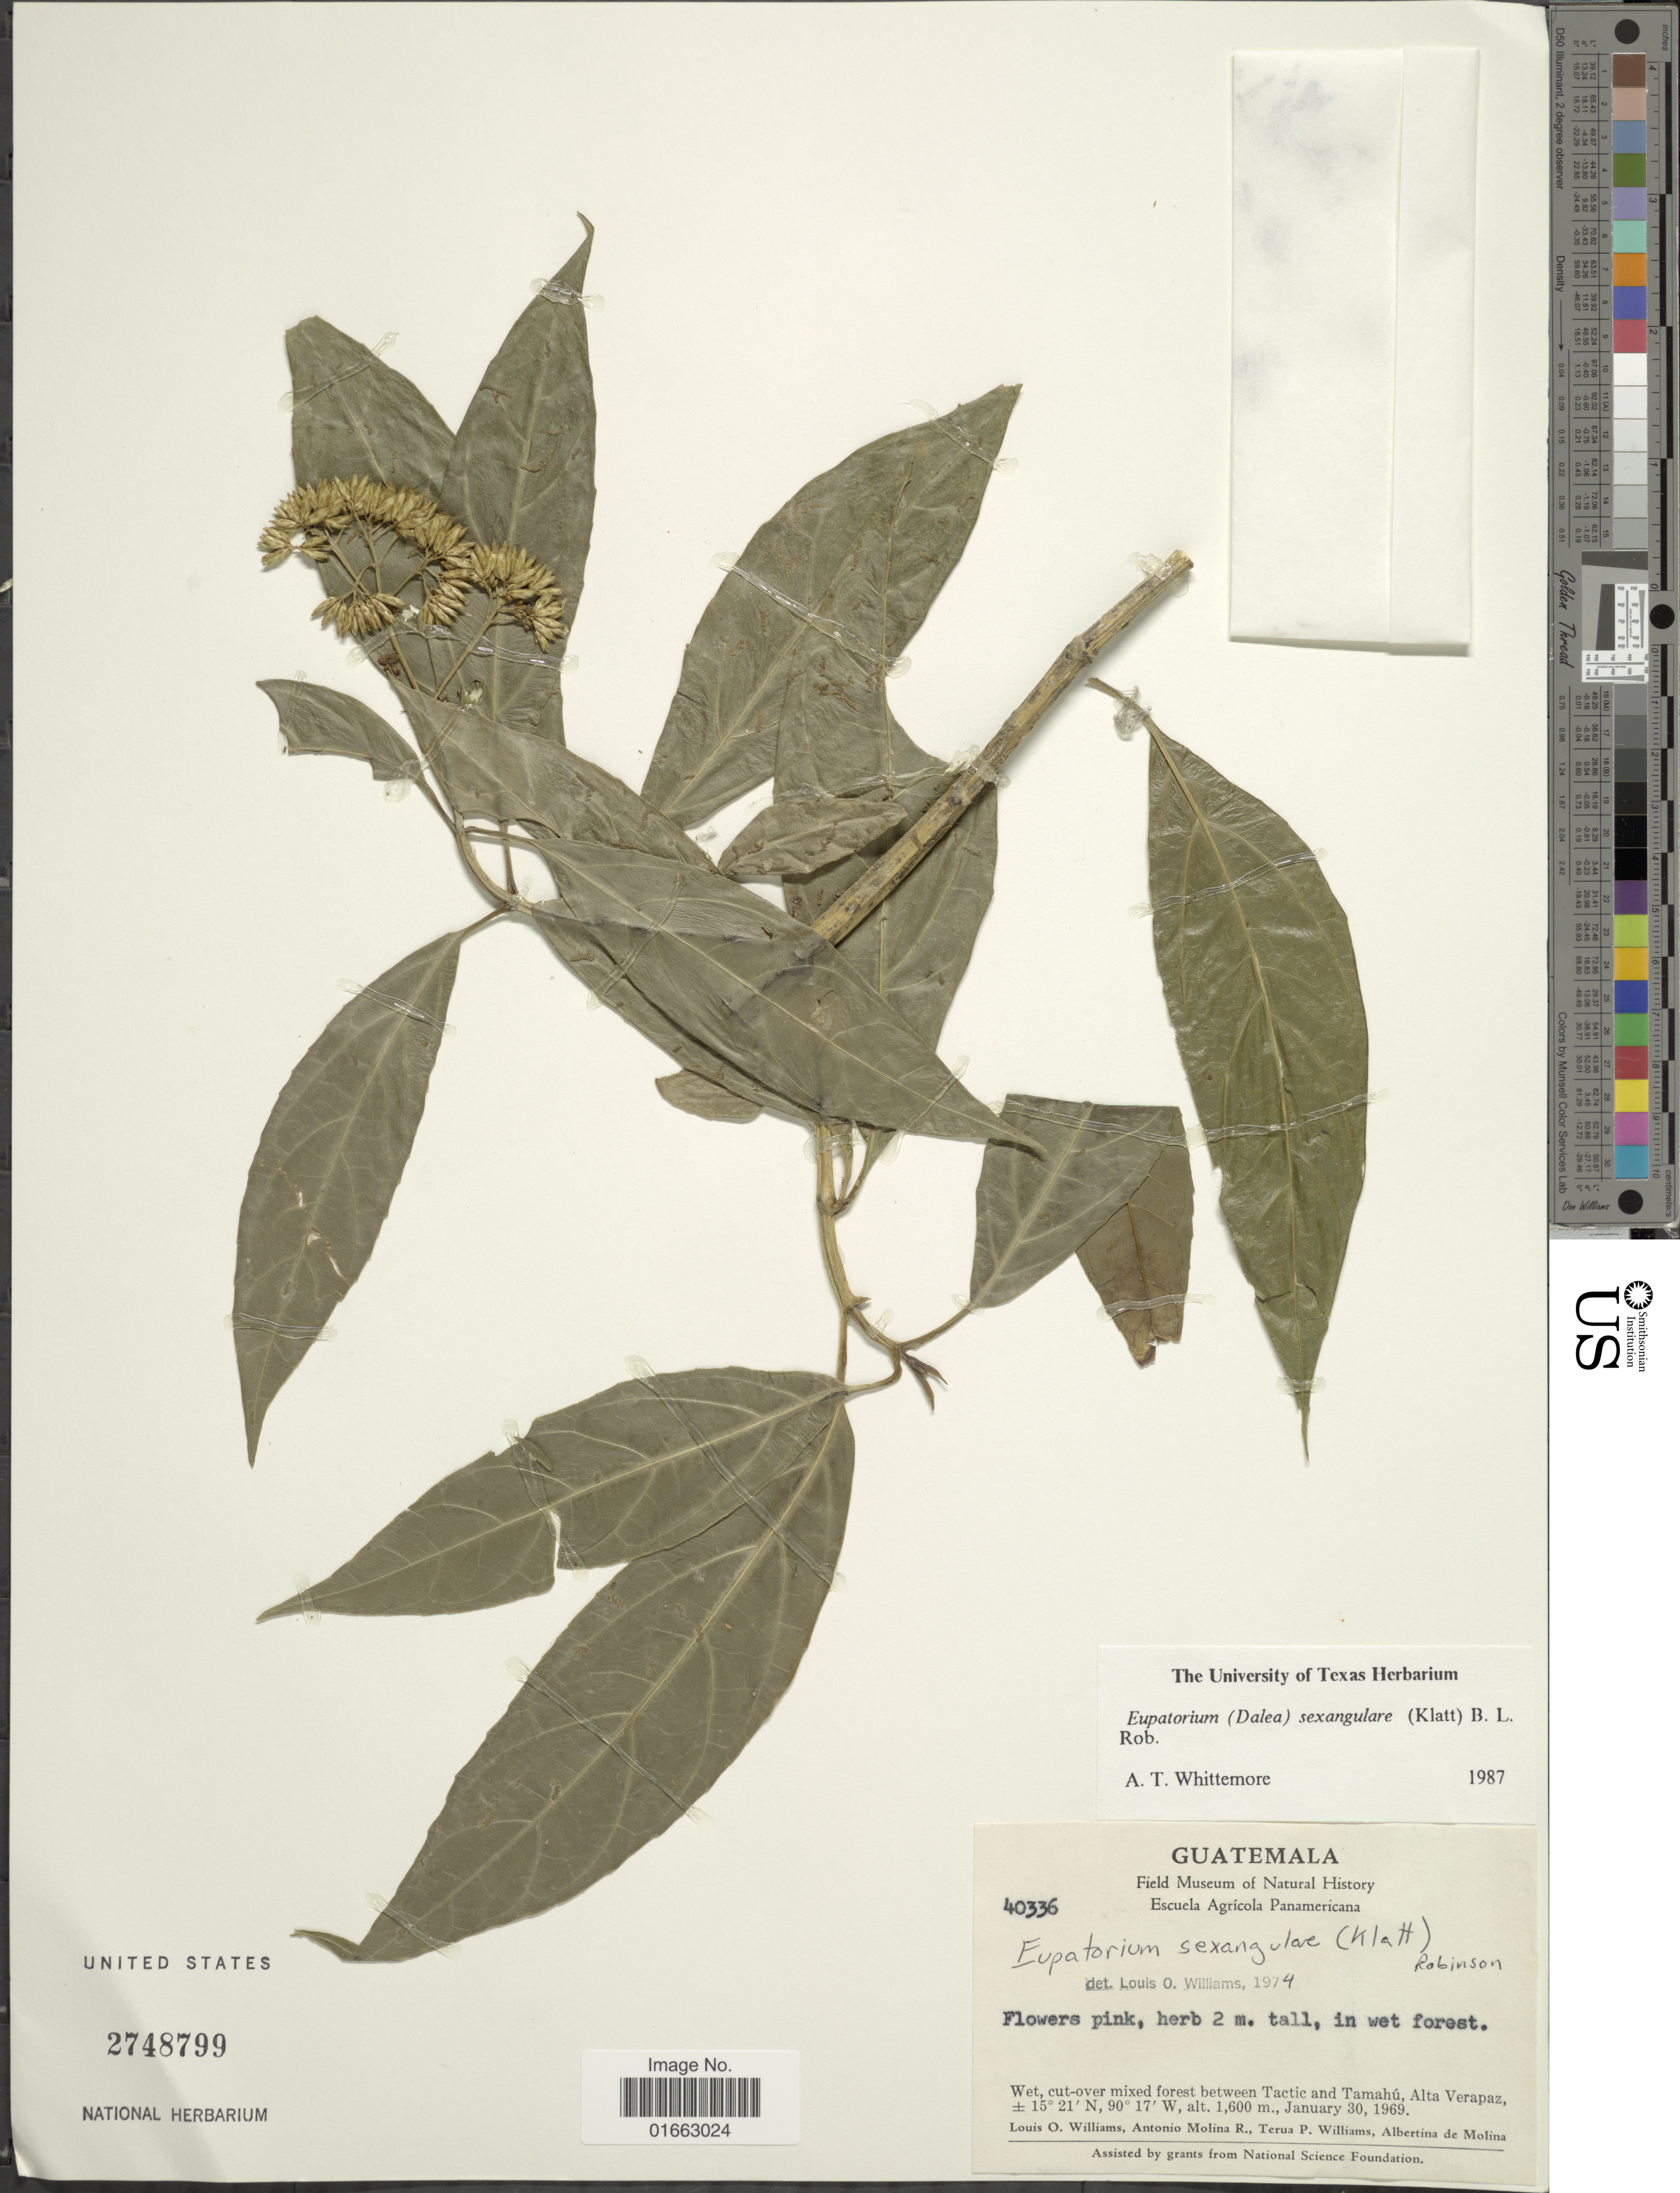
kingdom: Plantae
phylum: Tracheophyta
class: Magnoliopsida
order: Asterales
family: Asteraceae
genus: Critonia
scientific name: Critonia sexangularis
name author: (Klatt) R.M. King & H. Rob.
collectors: L. O. Williams, A. Molina R., T. P. Williams & A. R. Molina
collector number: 40336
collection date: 1969-01-30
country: Guatemala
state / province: Alta Verapaz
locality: Wet, cut-over mixed forest between tactic and Tamahú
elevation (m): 1600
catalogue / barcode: US 2748799